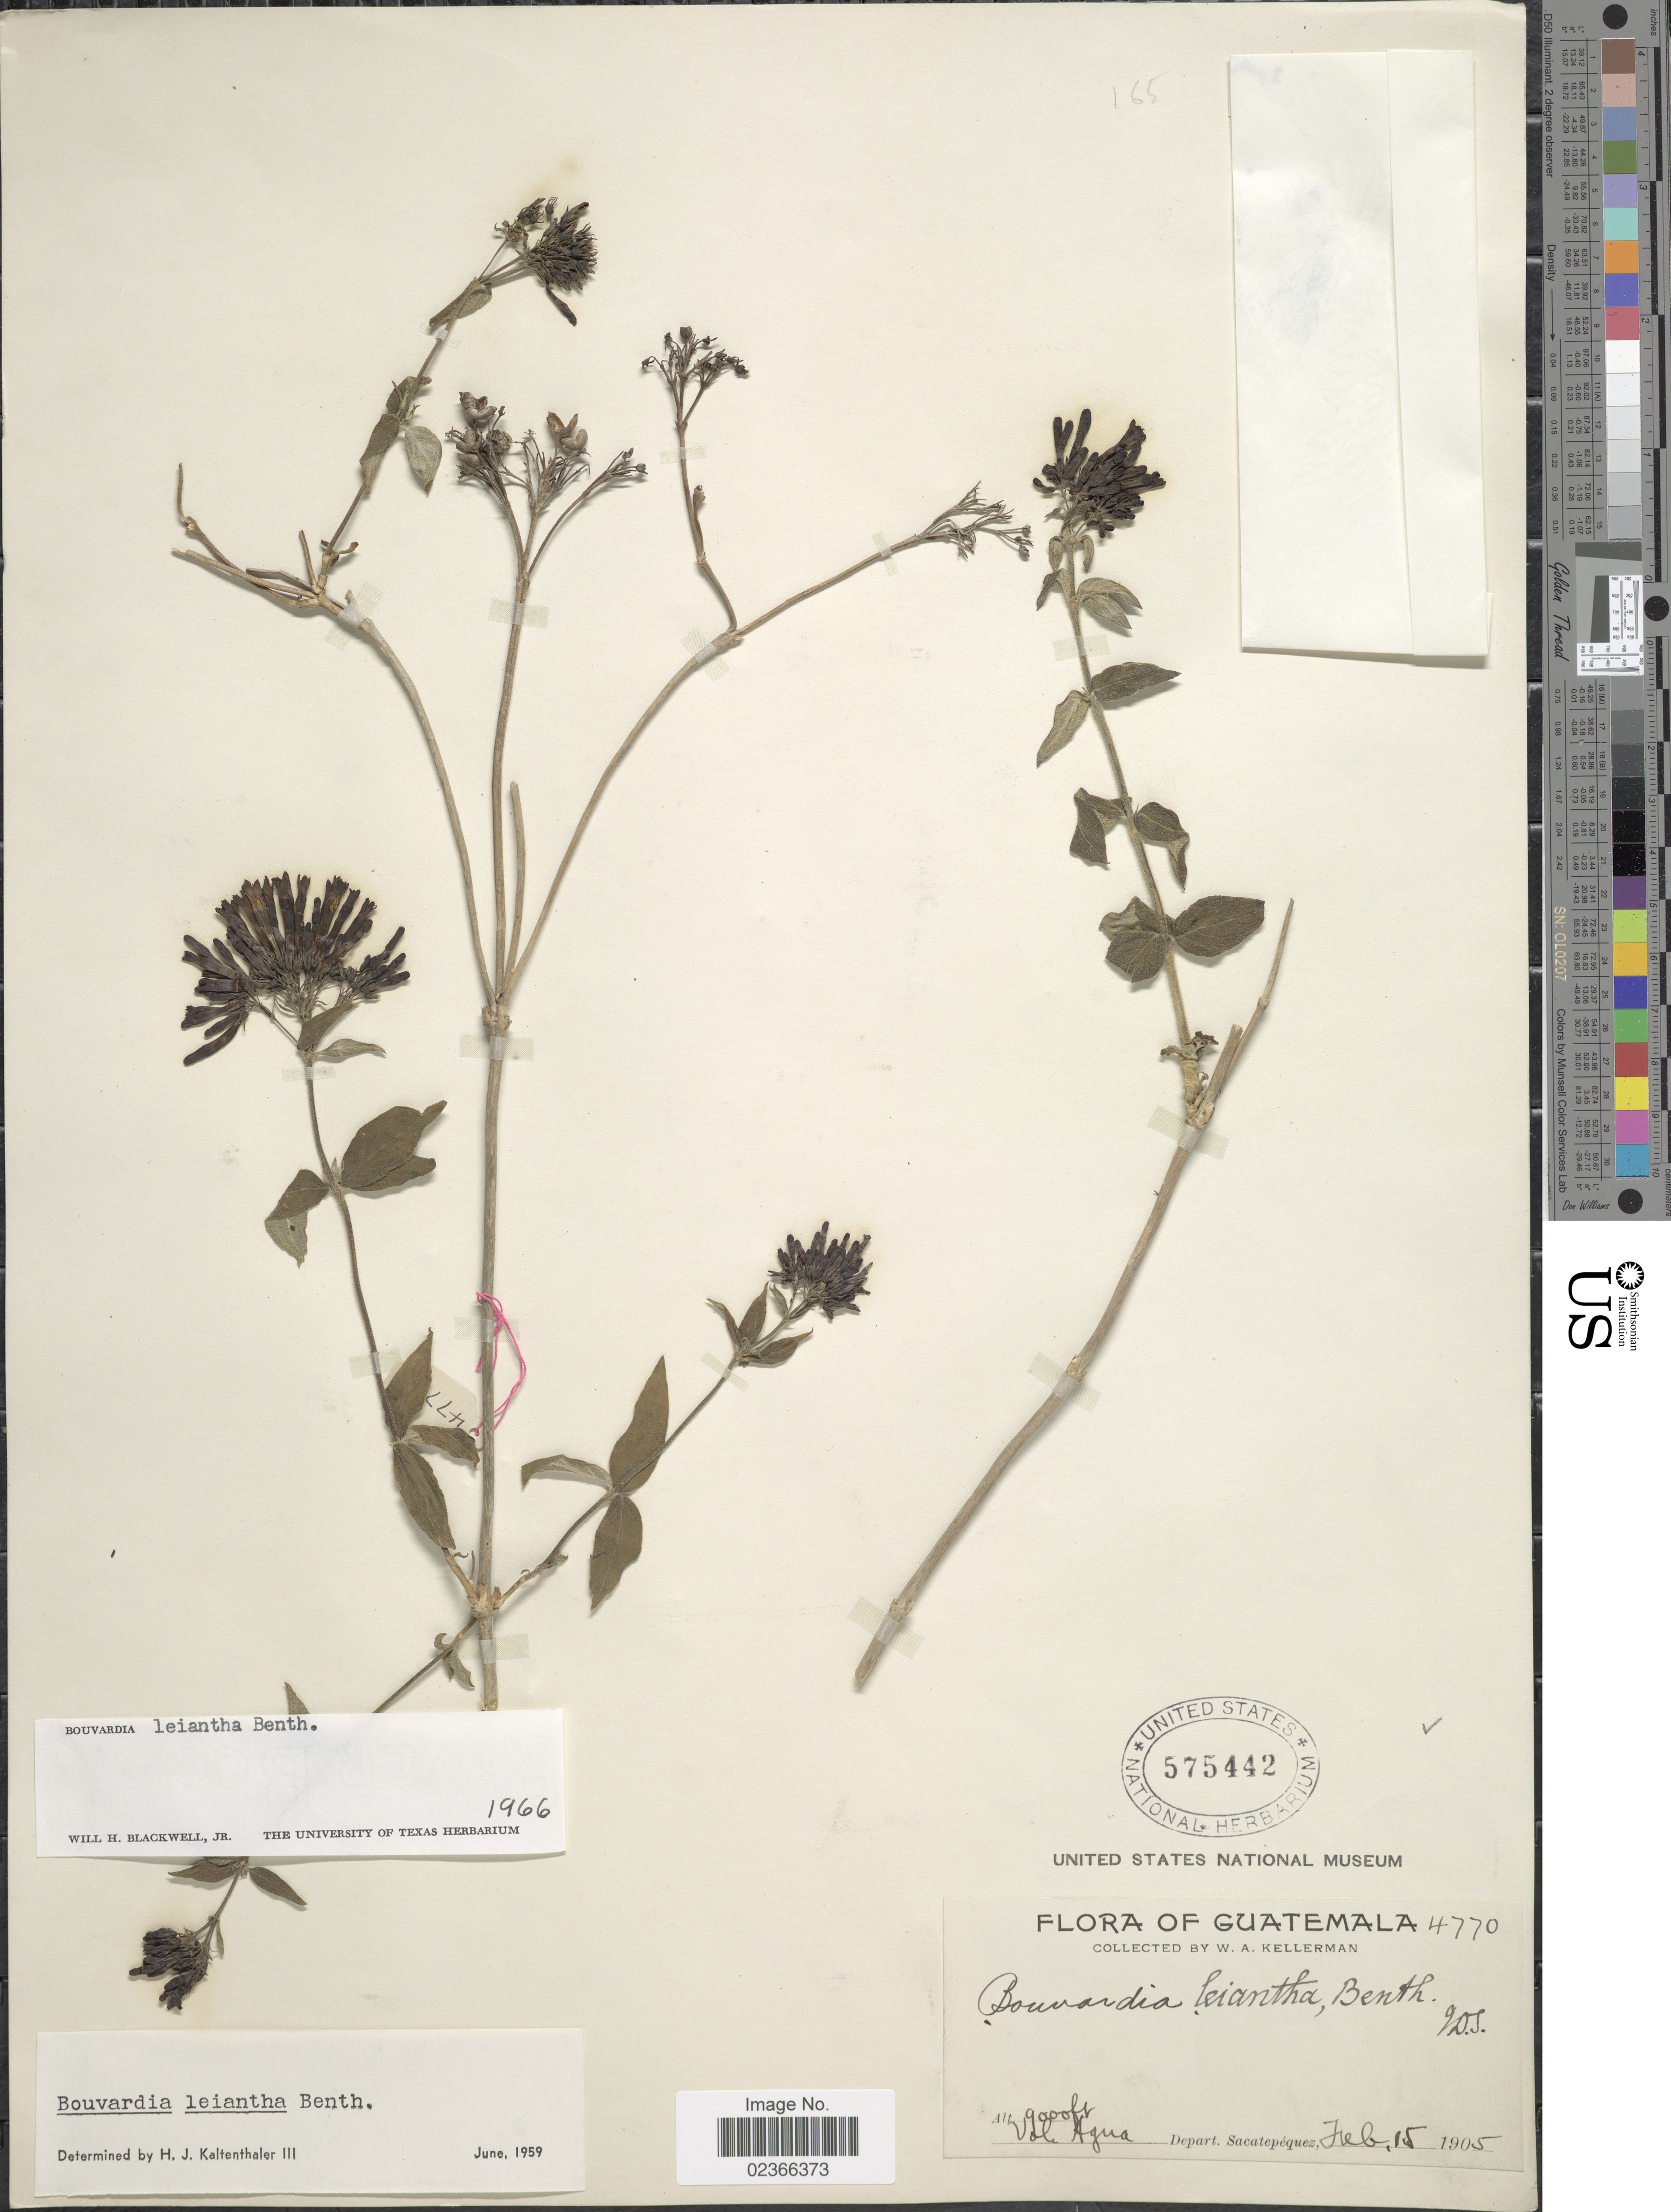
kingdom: Plantae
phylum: Tracheophyta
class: Magnoliopsida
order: Gentianales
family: Rubiaceae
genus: Bouvardia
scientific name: Bouvardia leiantha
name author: Benth.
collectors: W. Kellerman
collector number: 4770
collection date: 1905-02-15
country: Guatemala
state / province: Sacatepéquez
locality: Vol. Agua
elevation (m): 2743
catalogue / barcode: US 575442